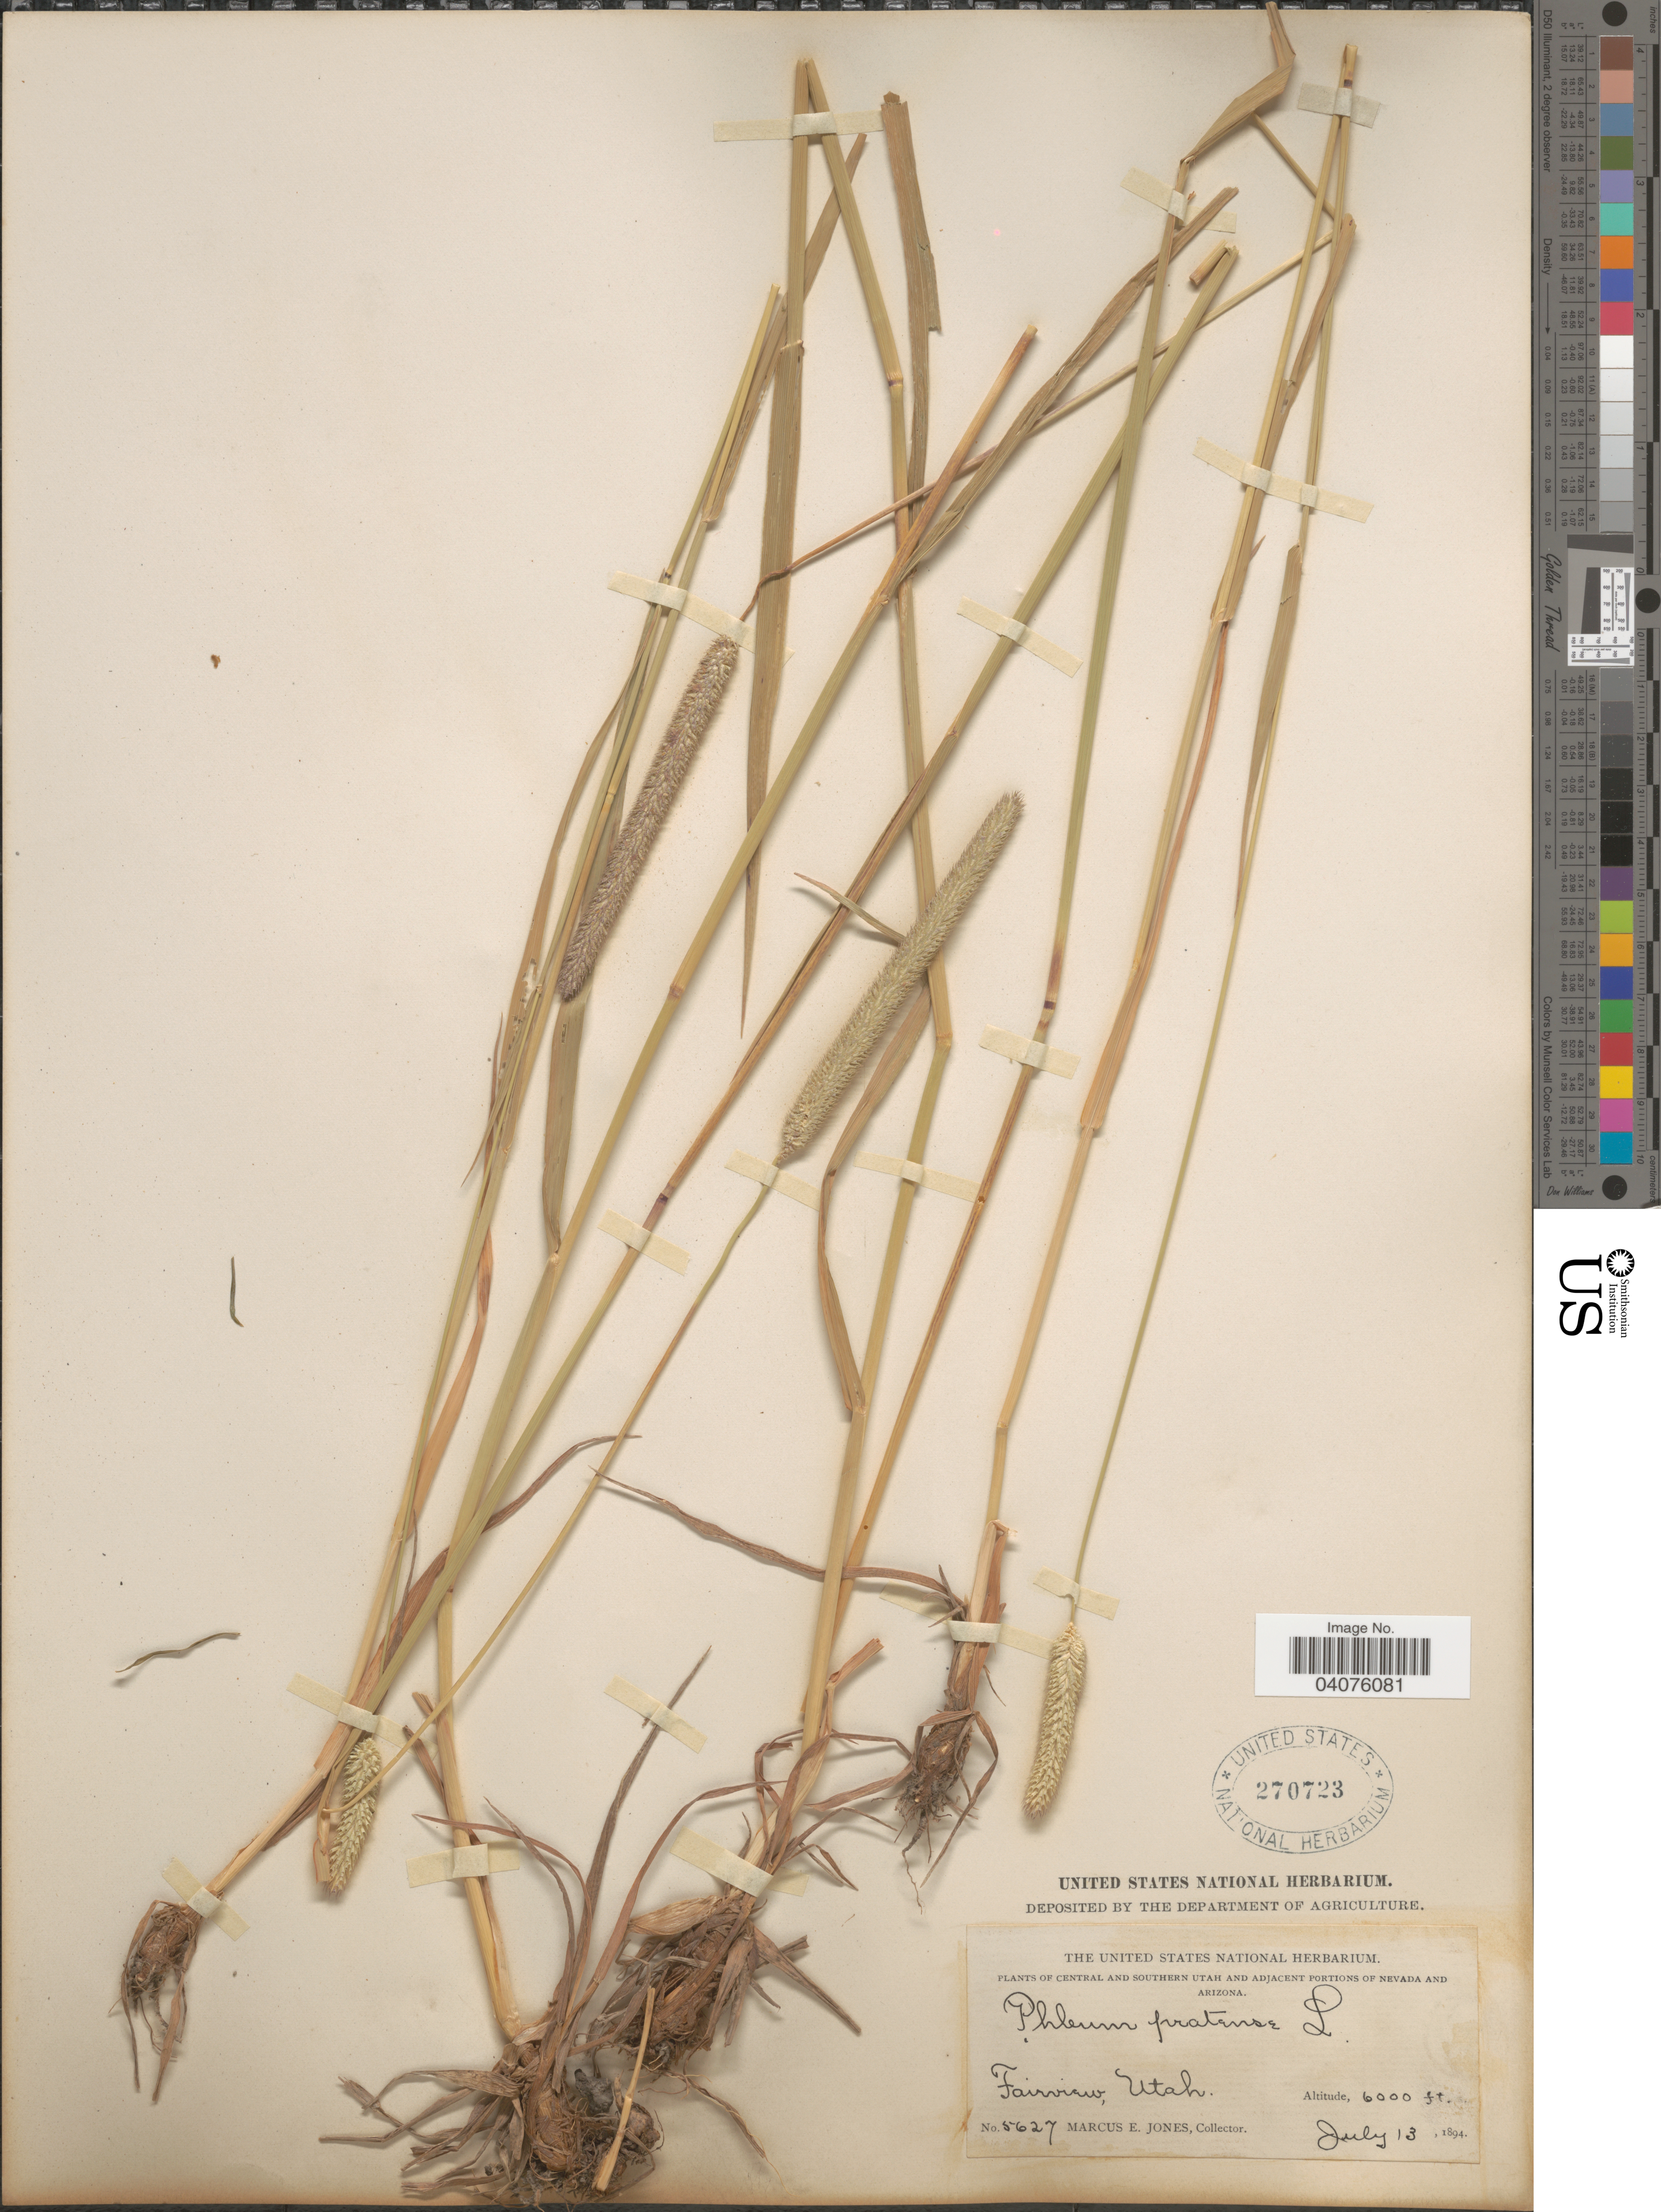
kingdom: Plantae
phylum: Tracheophyta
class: Liliopsida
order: Poales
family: Poaceae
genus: Phleum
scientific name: Phleum pratense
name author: L.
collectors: M. E. Jones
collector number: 5627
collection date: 1894-07-13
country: United States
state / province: Utah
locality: Central and Southern Utah. Fairview.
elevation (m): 1829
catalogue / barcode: US 270723